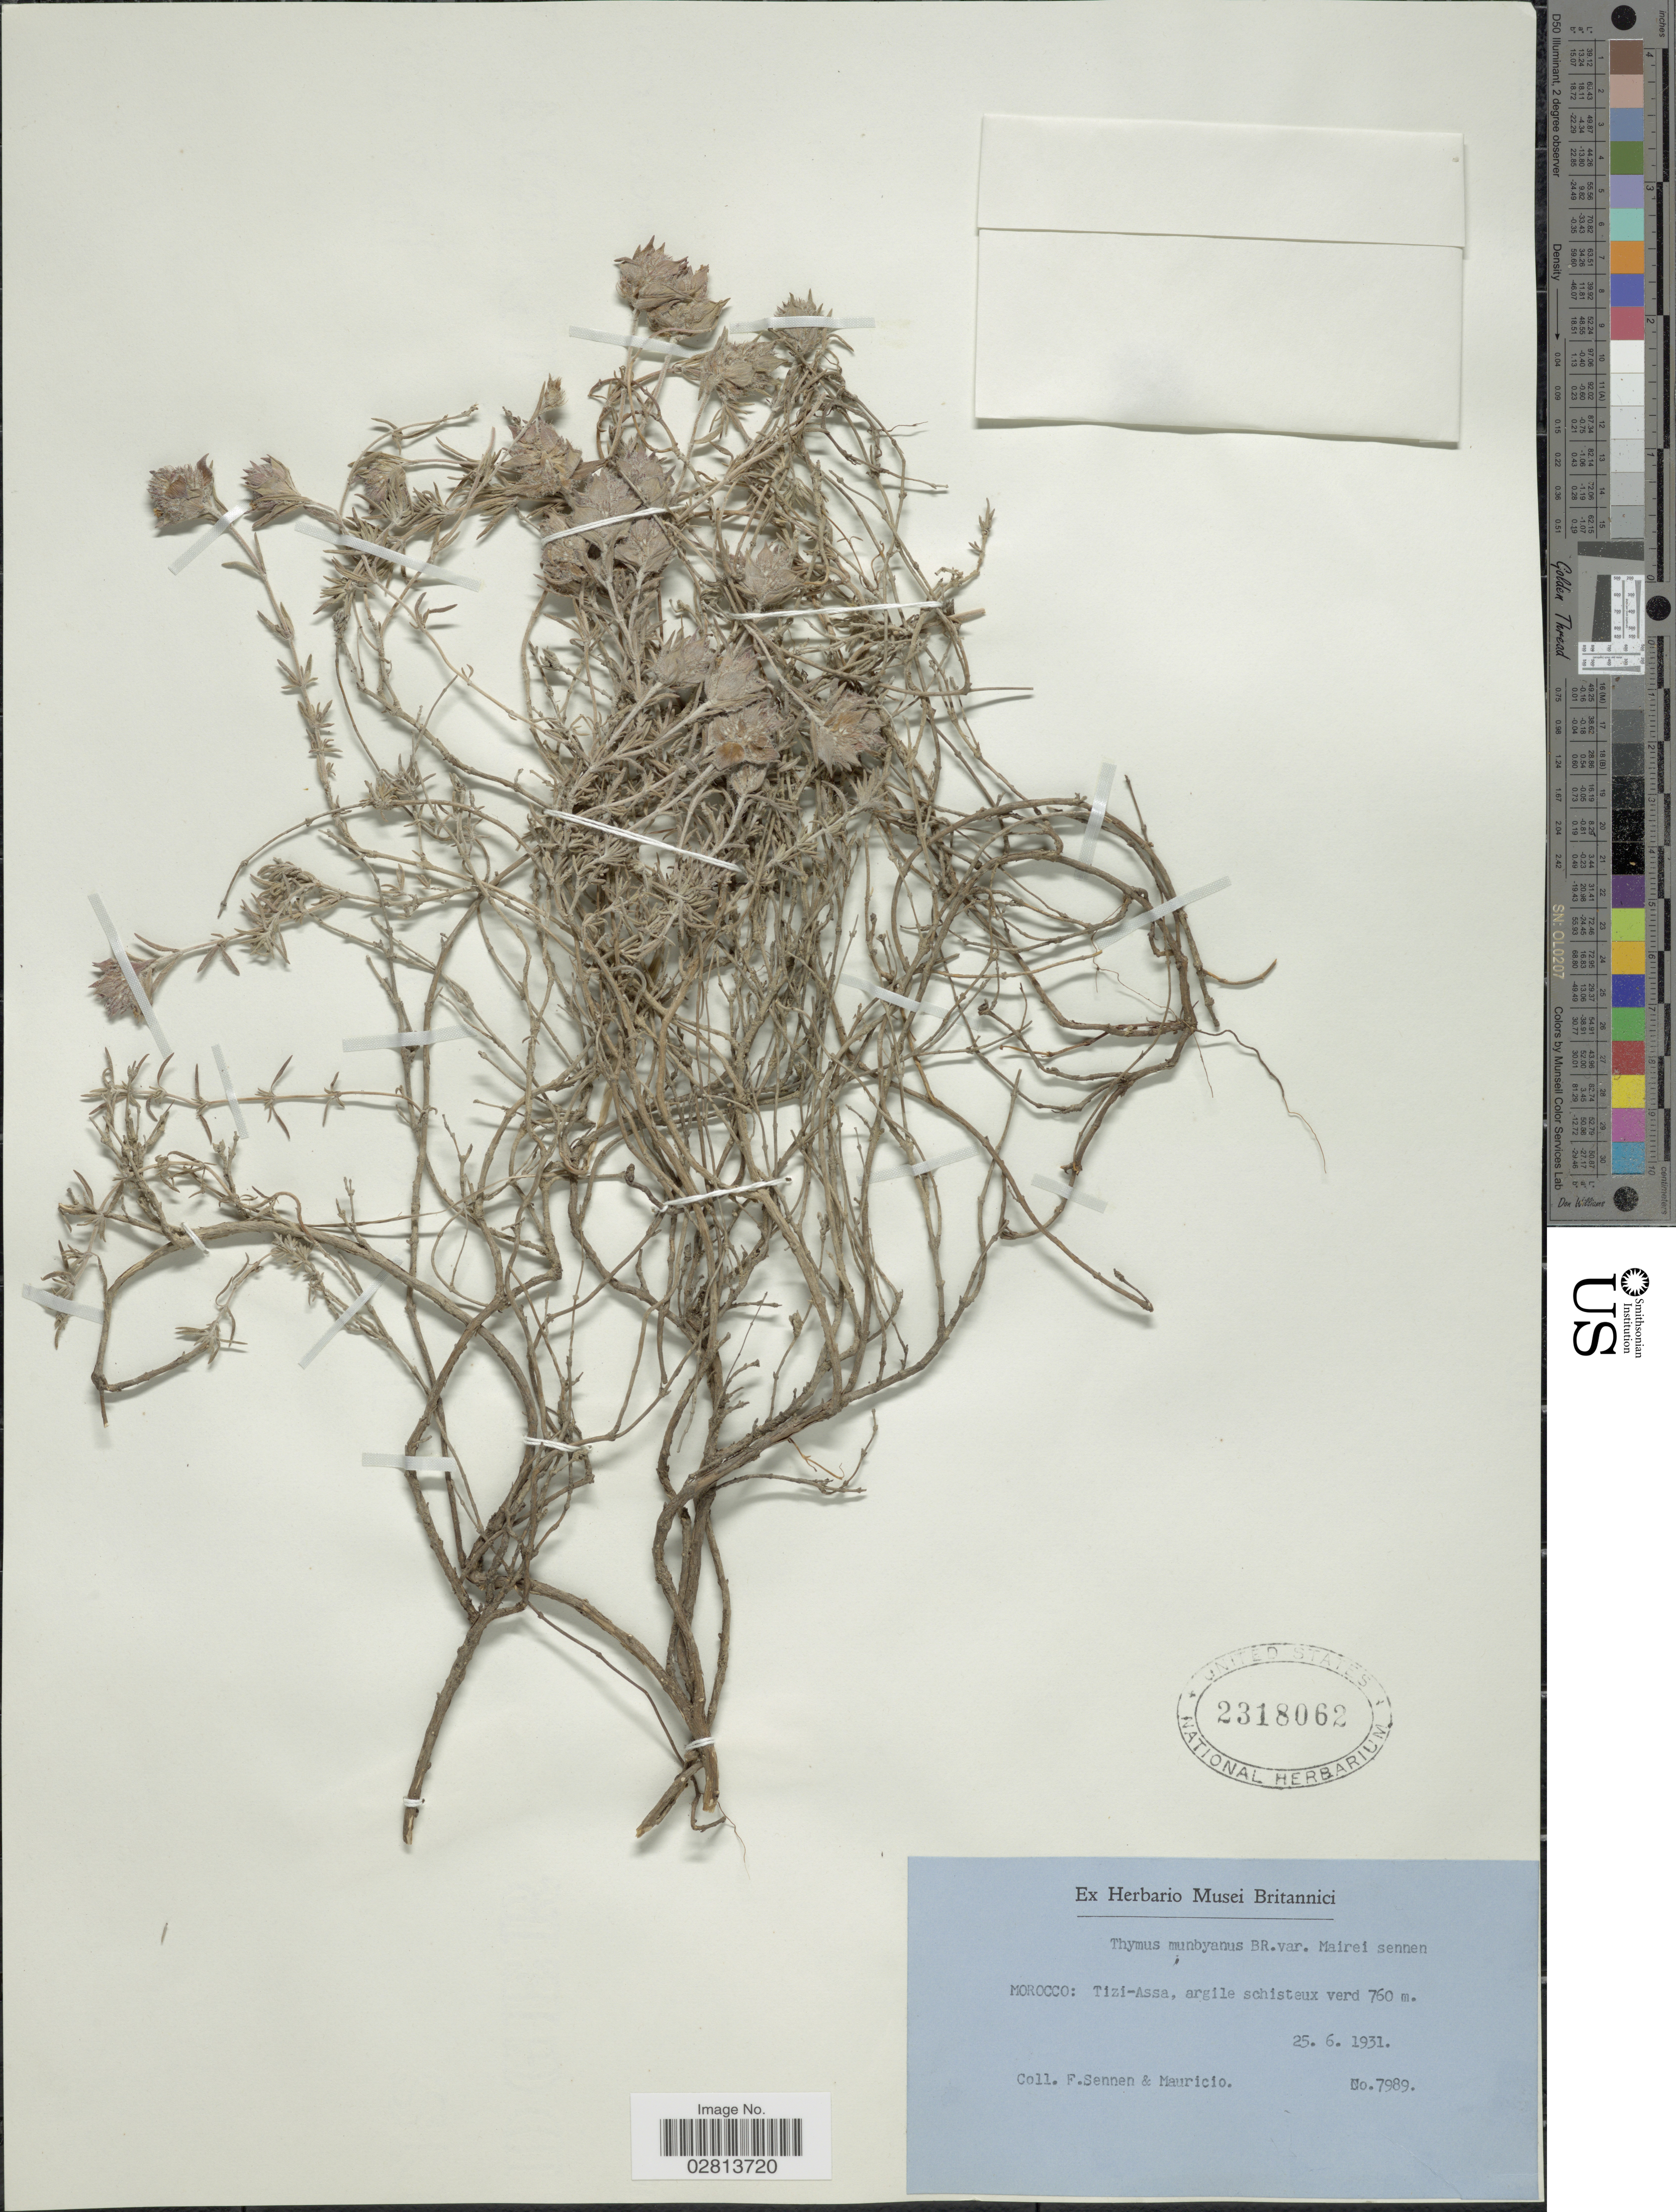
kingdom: Plantae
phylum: Tracheophyta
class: Magnoliopsida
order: Lamiales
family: Lamiaceae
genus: Thymus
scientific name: Thymus munbyanus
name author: Boiss. & Reut.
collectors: E. Sennen & Mauricio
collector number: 7989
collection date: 1931-06-25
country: Morocco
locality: Tizi-Assa.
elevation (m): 760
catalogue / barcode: US 2318062